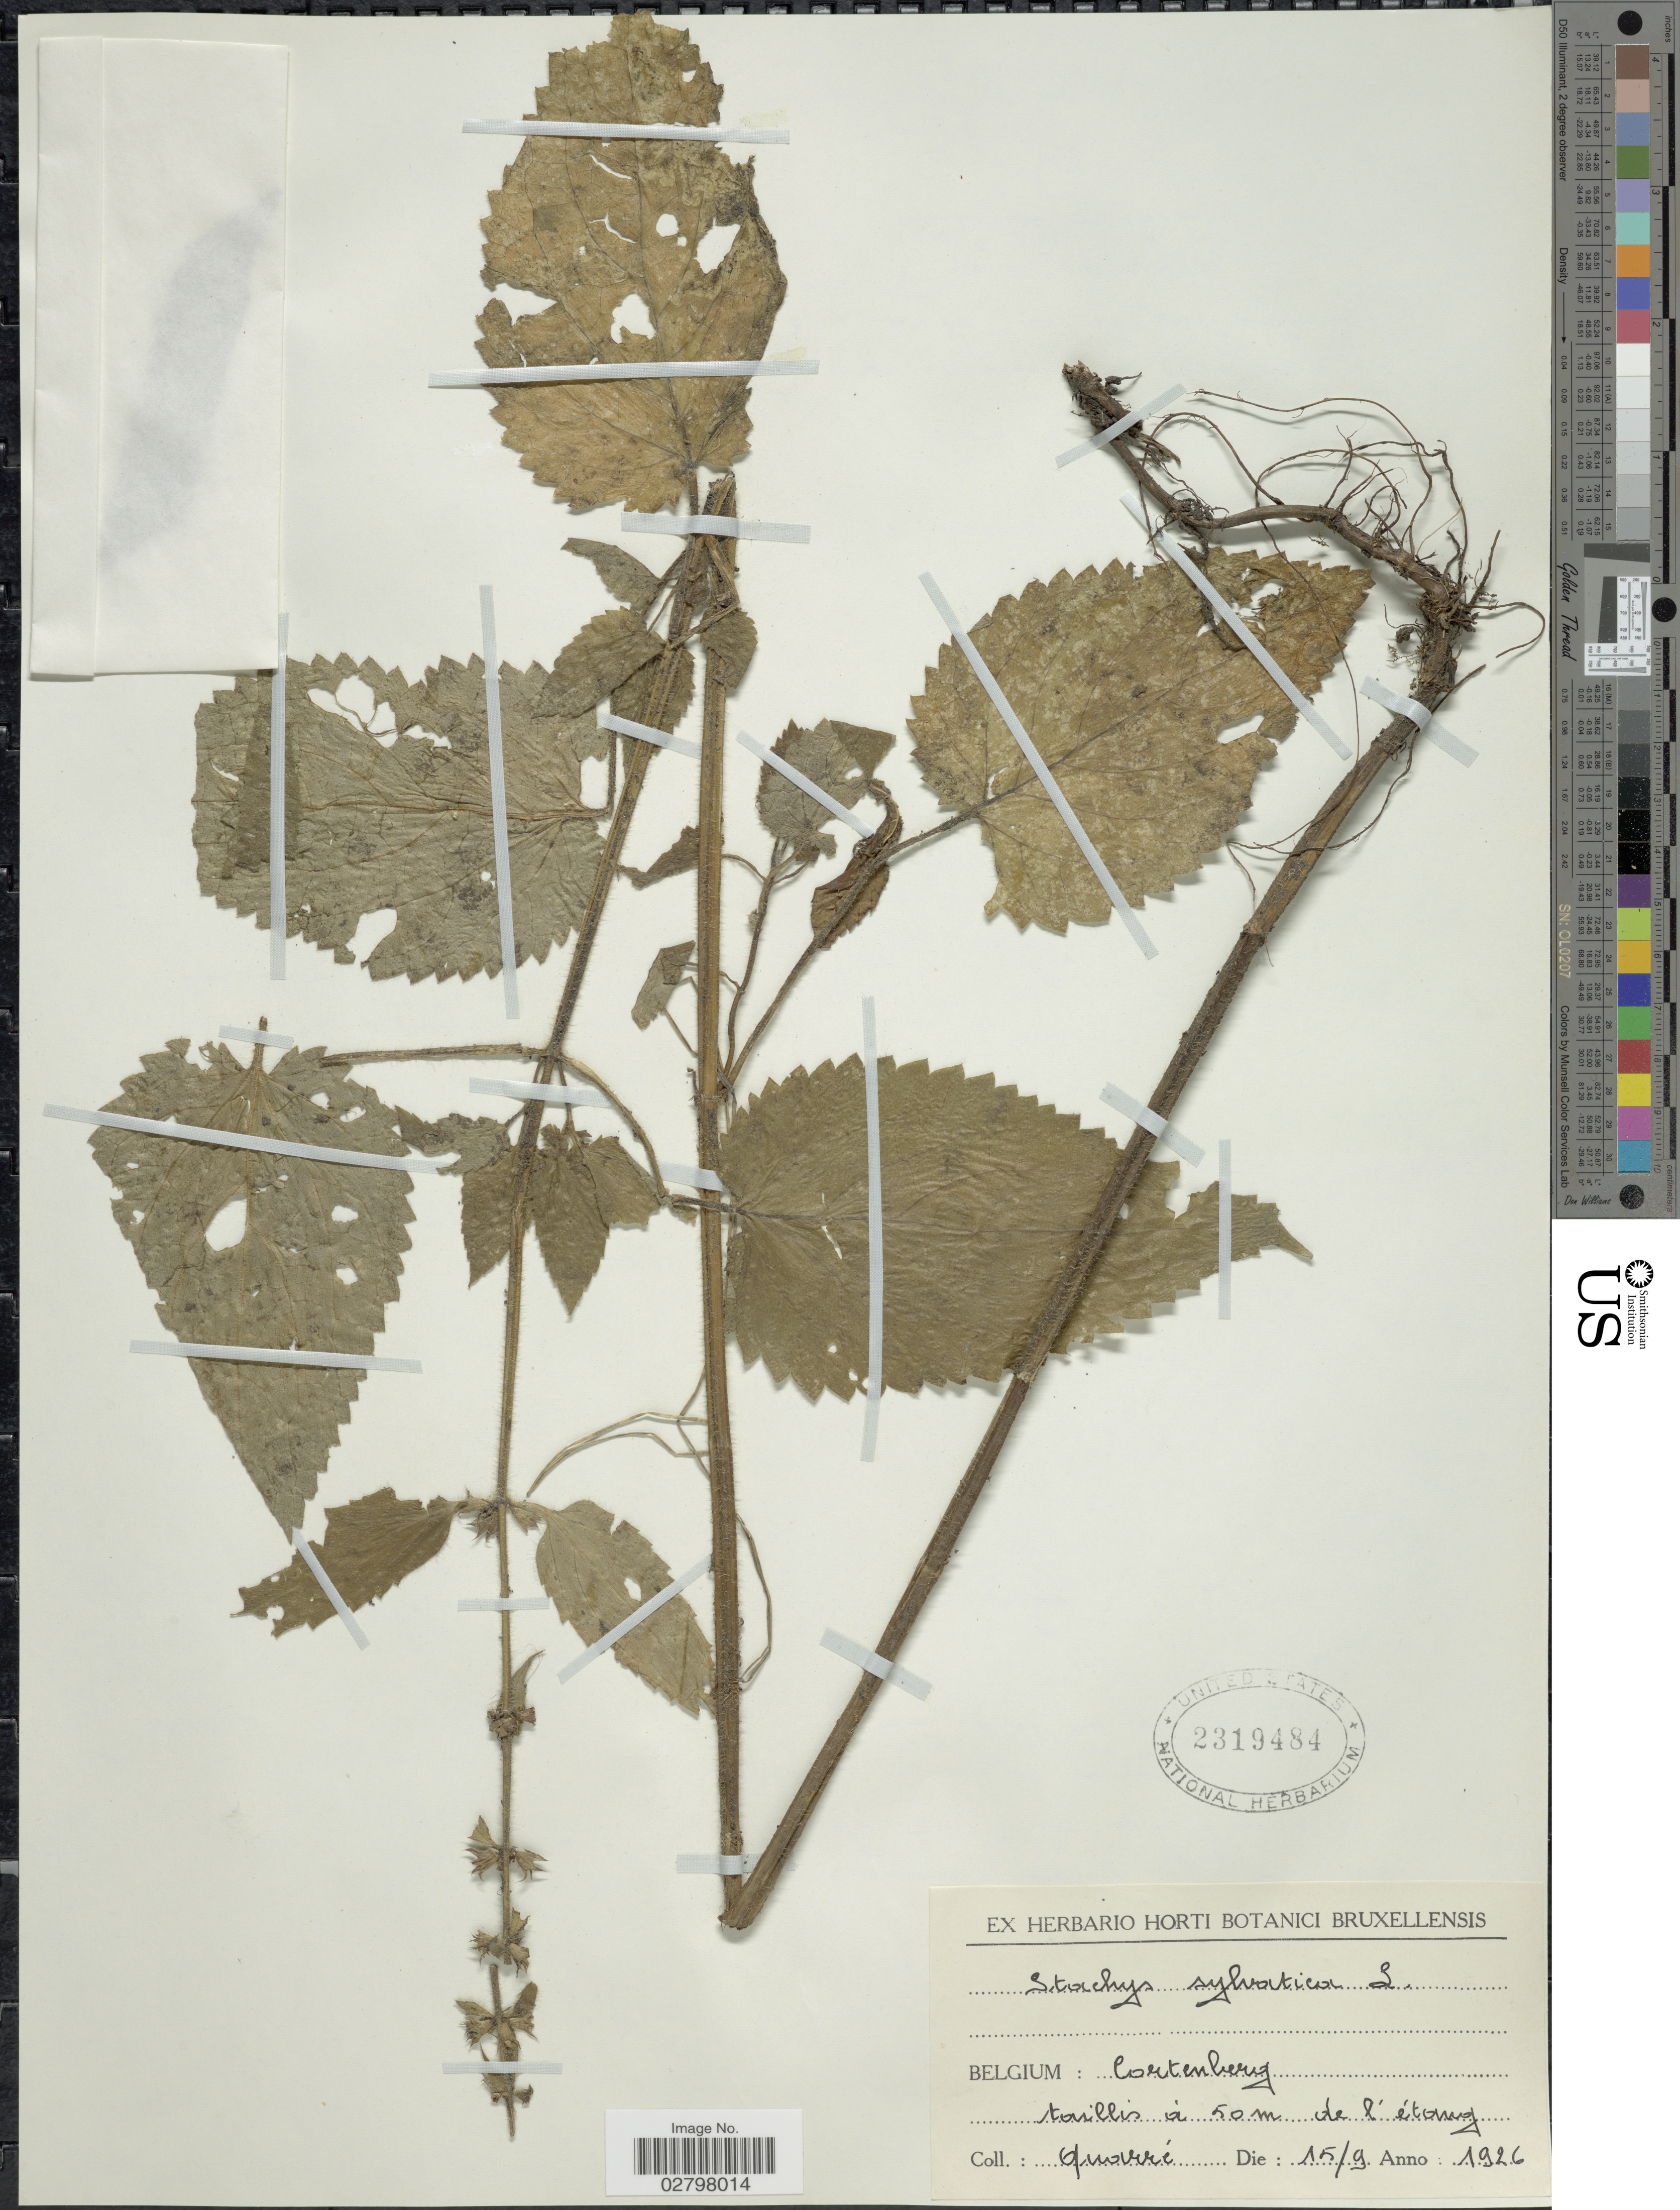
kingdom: Plantae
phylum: Tracheophyta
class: Magnoliopsida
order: Lamiales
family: Lamiaceae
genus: Stachys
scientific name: Stachys sylvatica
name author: L.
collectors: -. Quarre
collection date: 1926-09-15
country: Belgium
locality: Cortenberg taillis á 50 m de l'étong.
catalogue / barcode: US 2319484